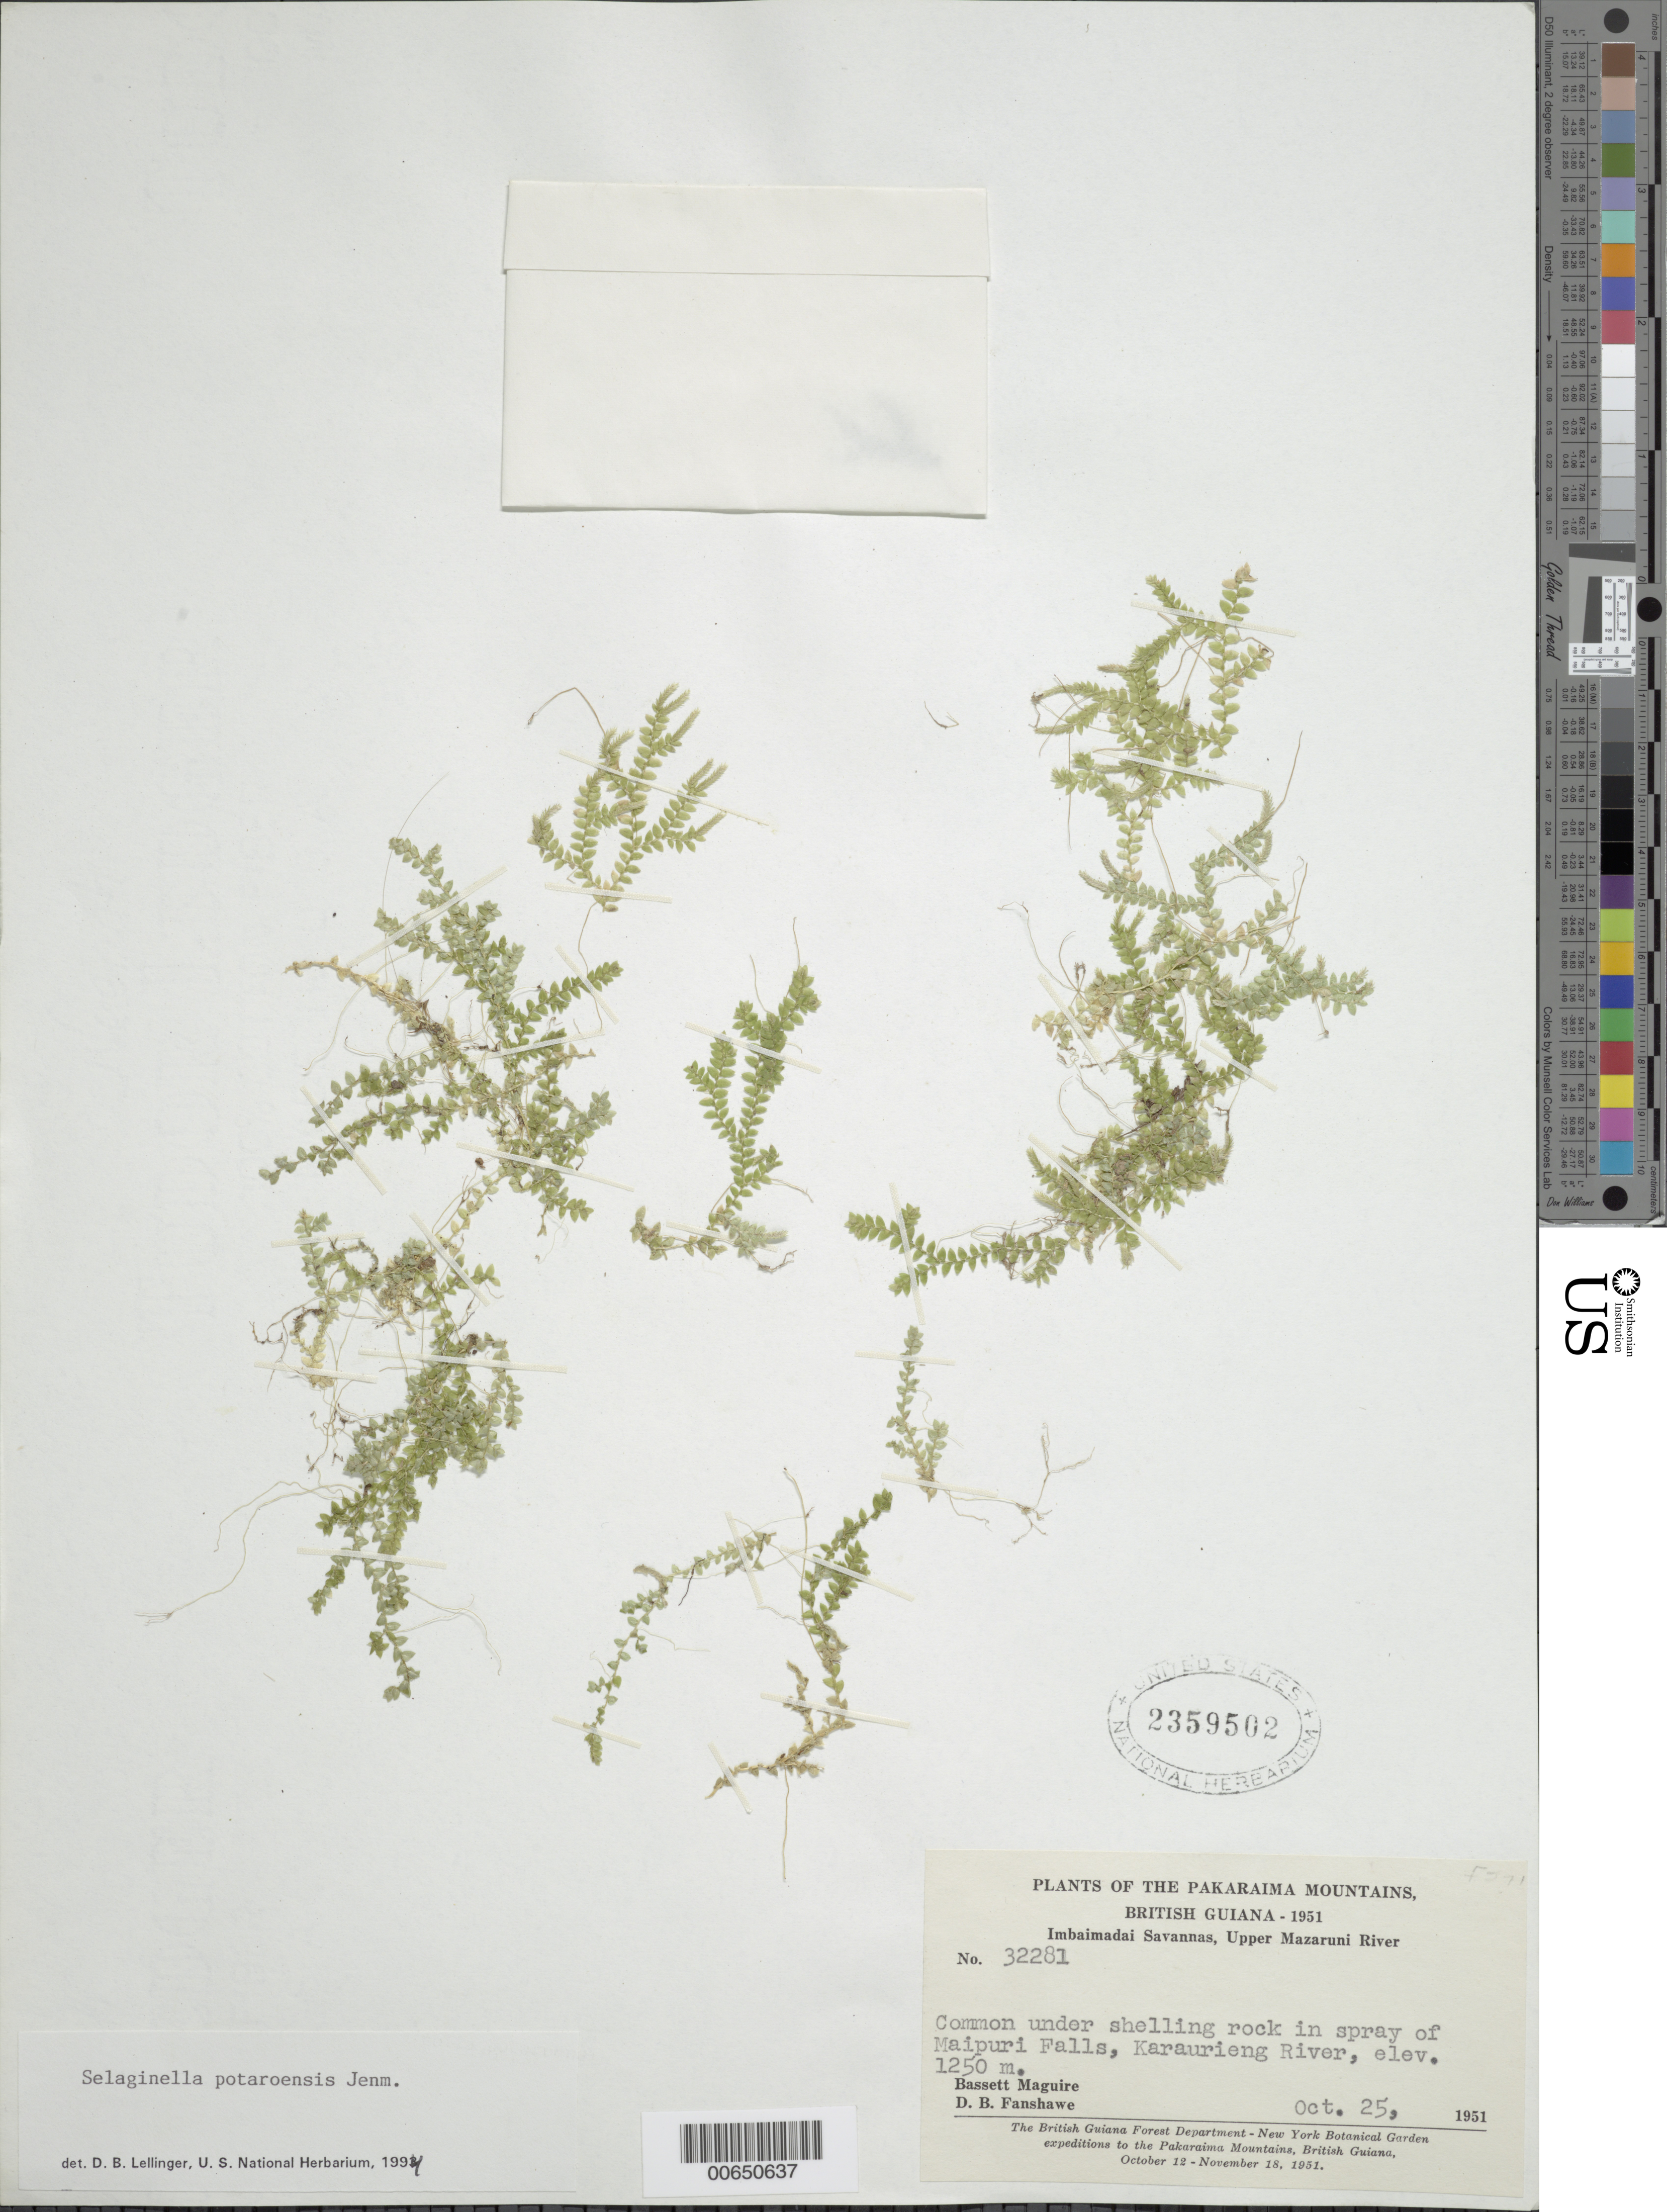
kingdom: Plantae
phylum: Tracheophyta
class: Lycopodiopsida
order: Selaginellales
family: Selaginellaceae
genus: Selaginella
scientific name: Selaginella potaroensis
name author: Jenman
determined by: Lellinger, David B., (BOT), Smithsonian Institution - National Museum of Natural History (UNITED STATES)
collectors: B. Maguire & D. B. Fanshawe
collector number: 32281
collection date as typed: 25-Oct-51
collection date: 1951-10-25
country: Guyana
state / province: Cuyuni-Mazaruni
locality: Maipuri Falls, Karaurieng River, Imbaimadai savannas, upper Mazaruni River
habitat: In spray of falls, under shelling rock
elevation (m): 1250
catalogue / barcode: US 2359502